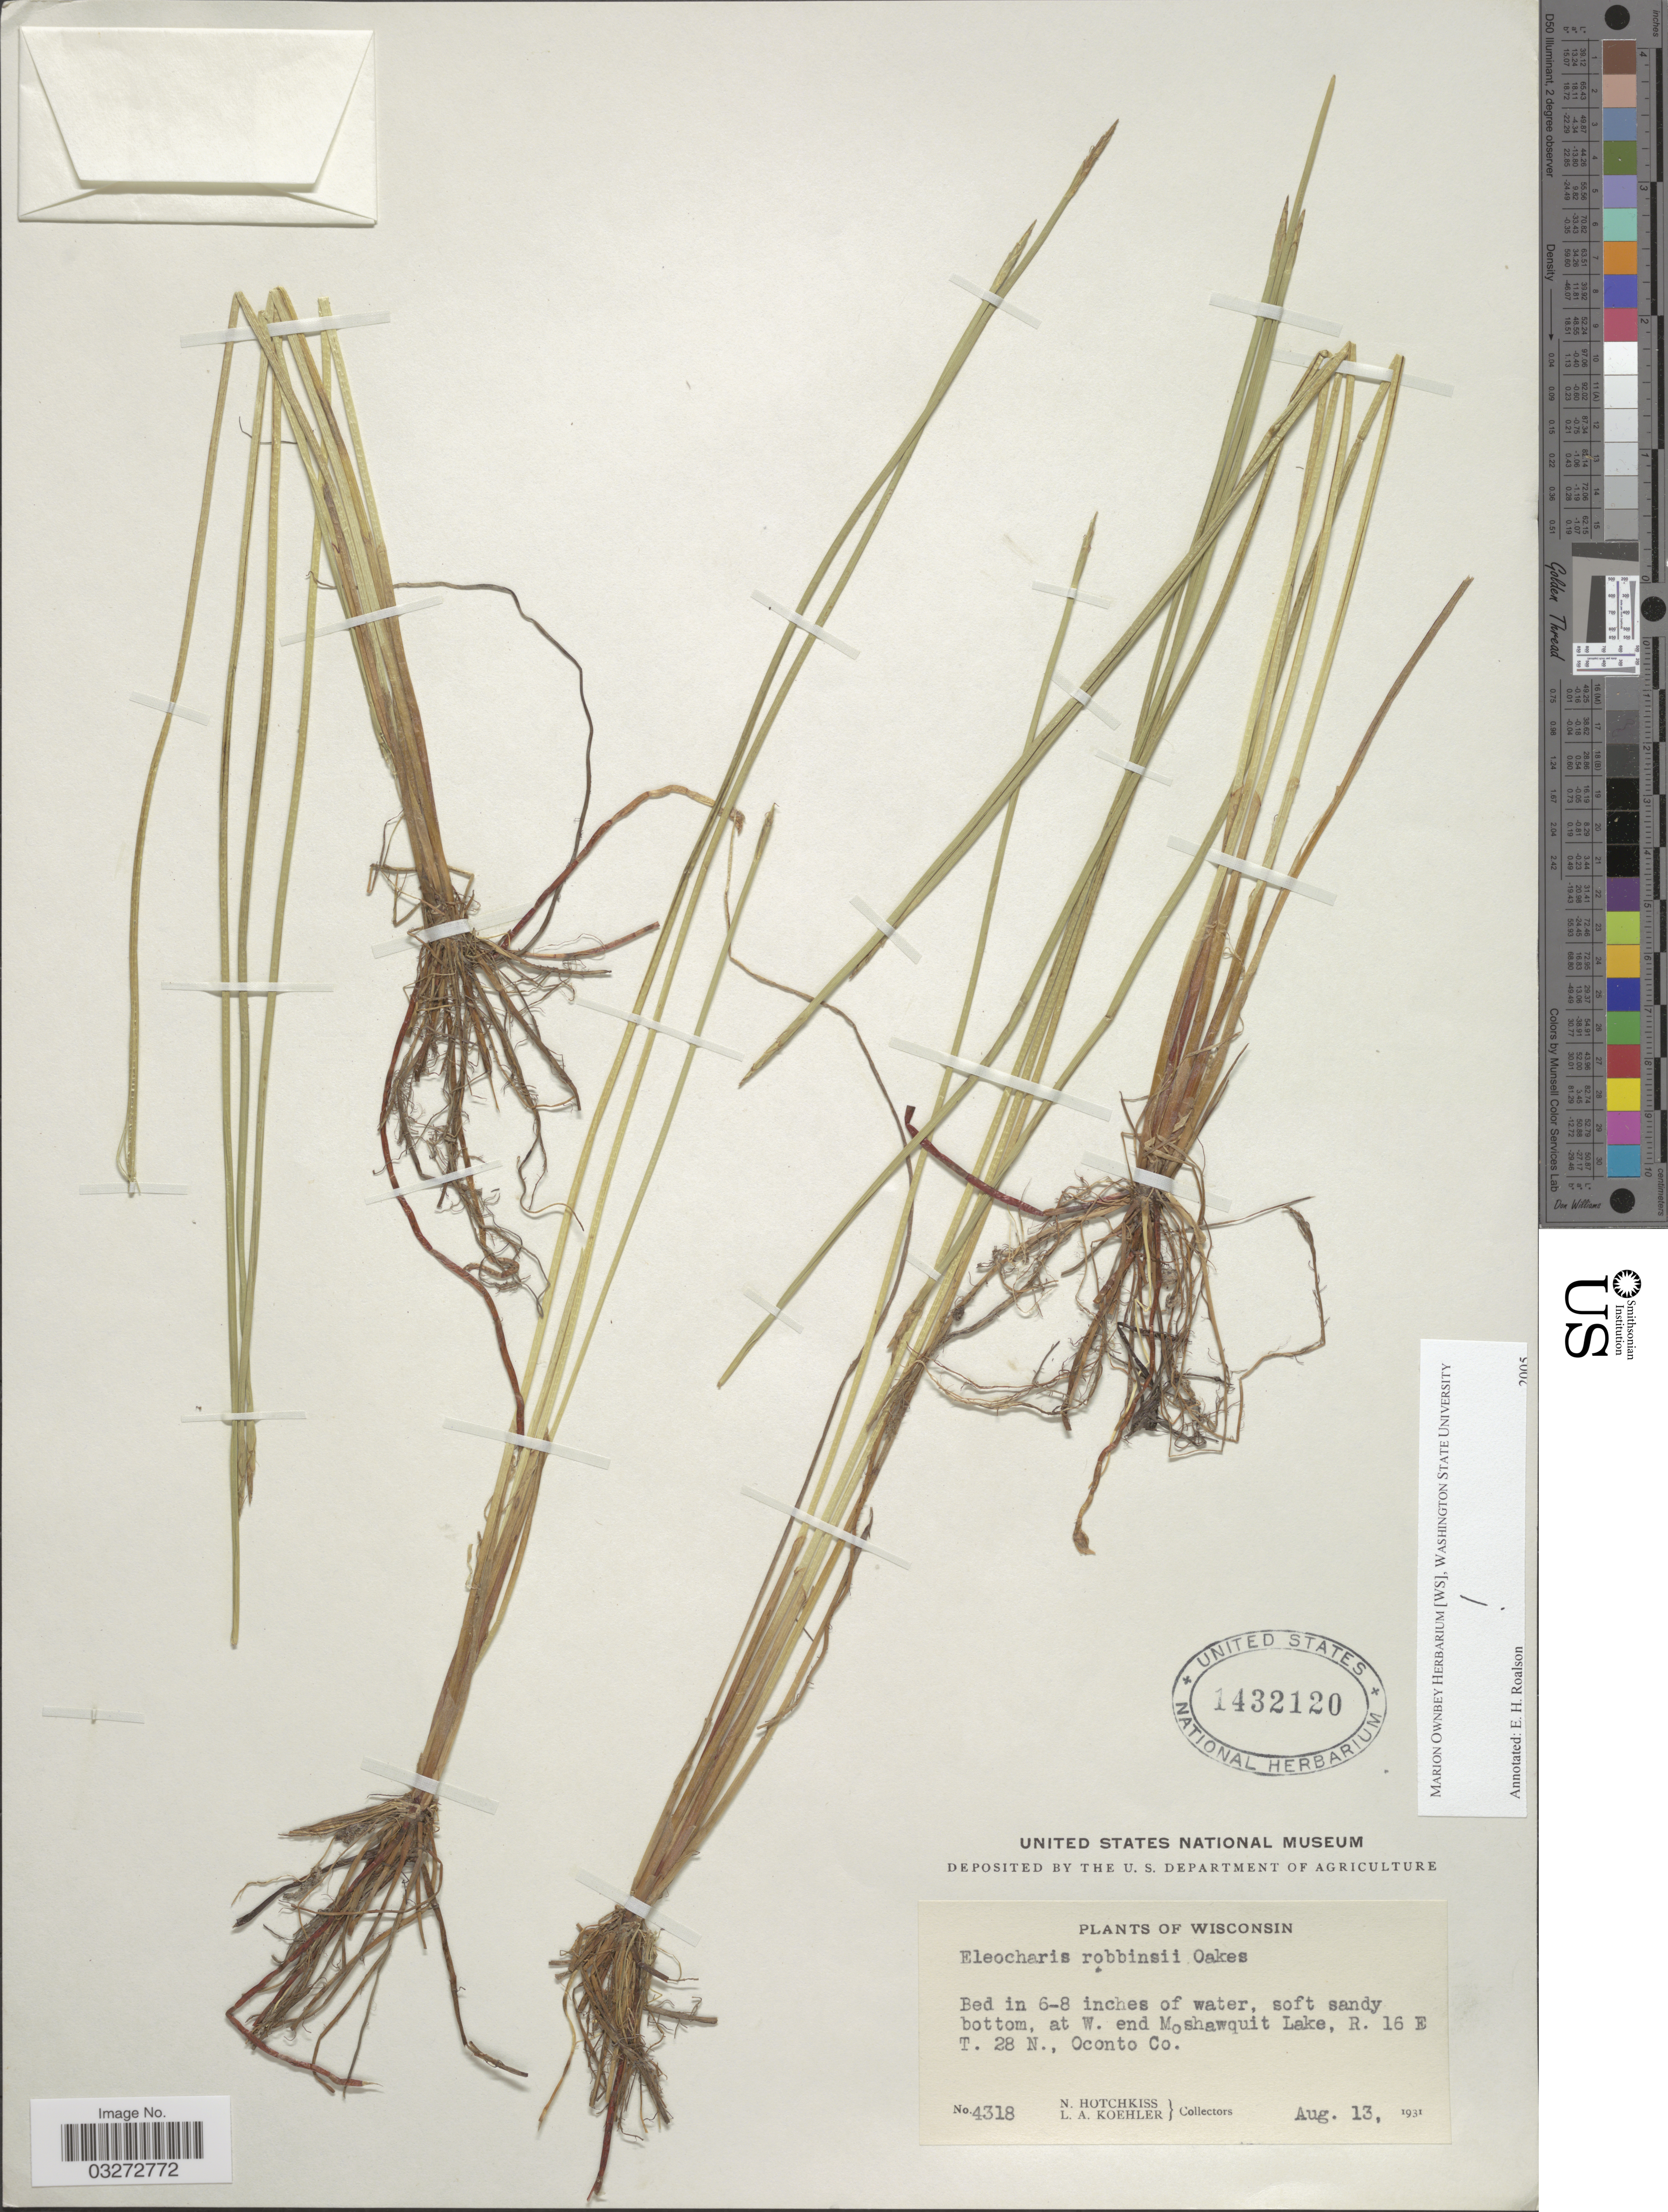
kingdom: Plantae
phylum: Tracheophyta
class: Liliopsida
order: Poales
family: Cyperaceae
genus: Eleocharis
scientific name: Eleocharis robbinsii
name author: Oakes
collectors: N. Hotchkiss & L. Koehler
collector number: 4318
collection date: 1931-08-13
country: United States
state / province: Wisconsin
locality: At W. end Moshawquit Lake, R. 16 E, T. 28 N., Oconto Co.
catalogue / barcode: US 1432120